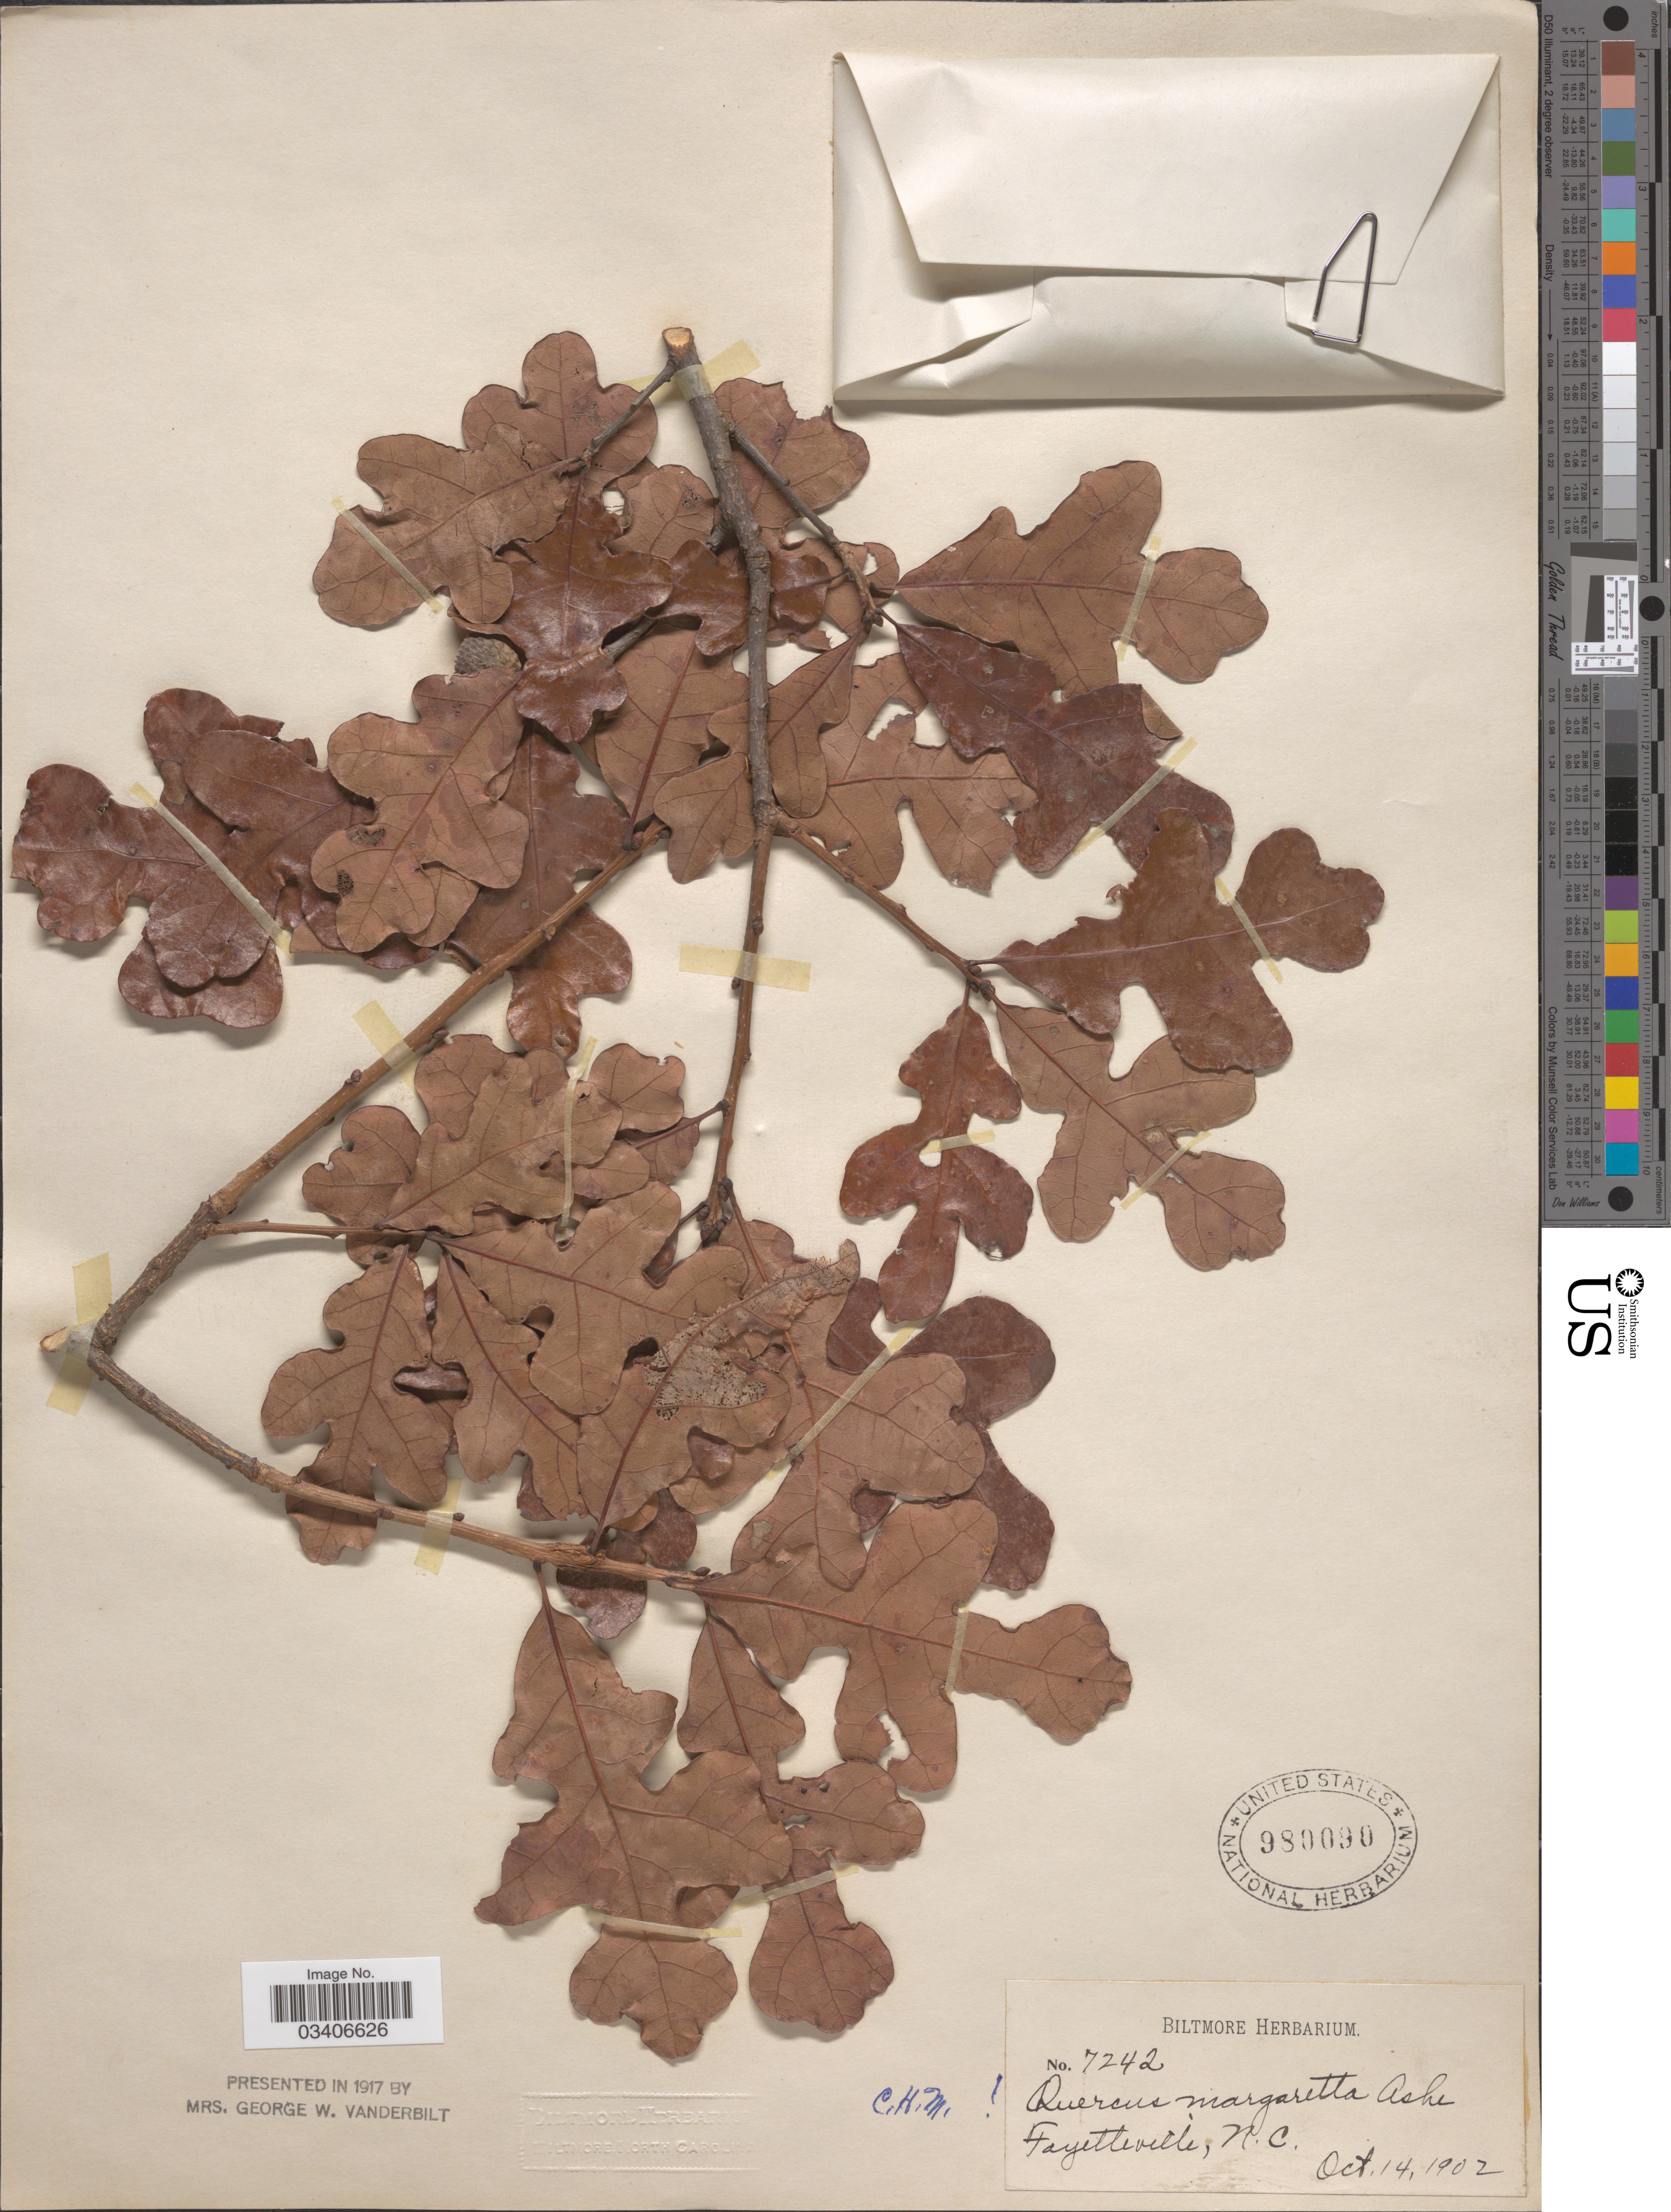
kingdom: Plantae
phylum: Tracheophyta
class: Magnoliopsida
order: Fagales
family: Fagaceae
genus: Quercus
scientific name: Quercus margarettae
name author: Ashe ex Small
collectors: ex herb. Biltmore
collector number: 7242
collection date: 1902-10-14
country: United States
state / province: North Carolina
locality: Fayetteville.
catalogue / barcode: US 980090